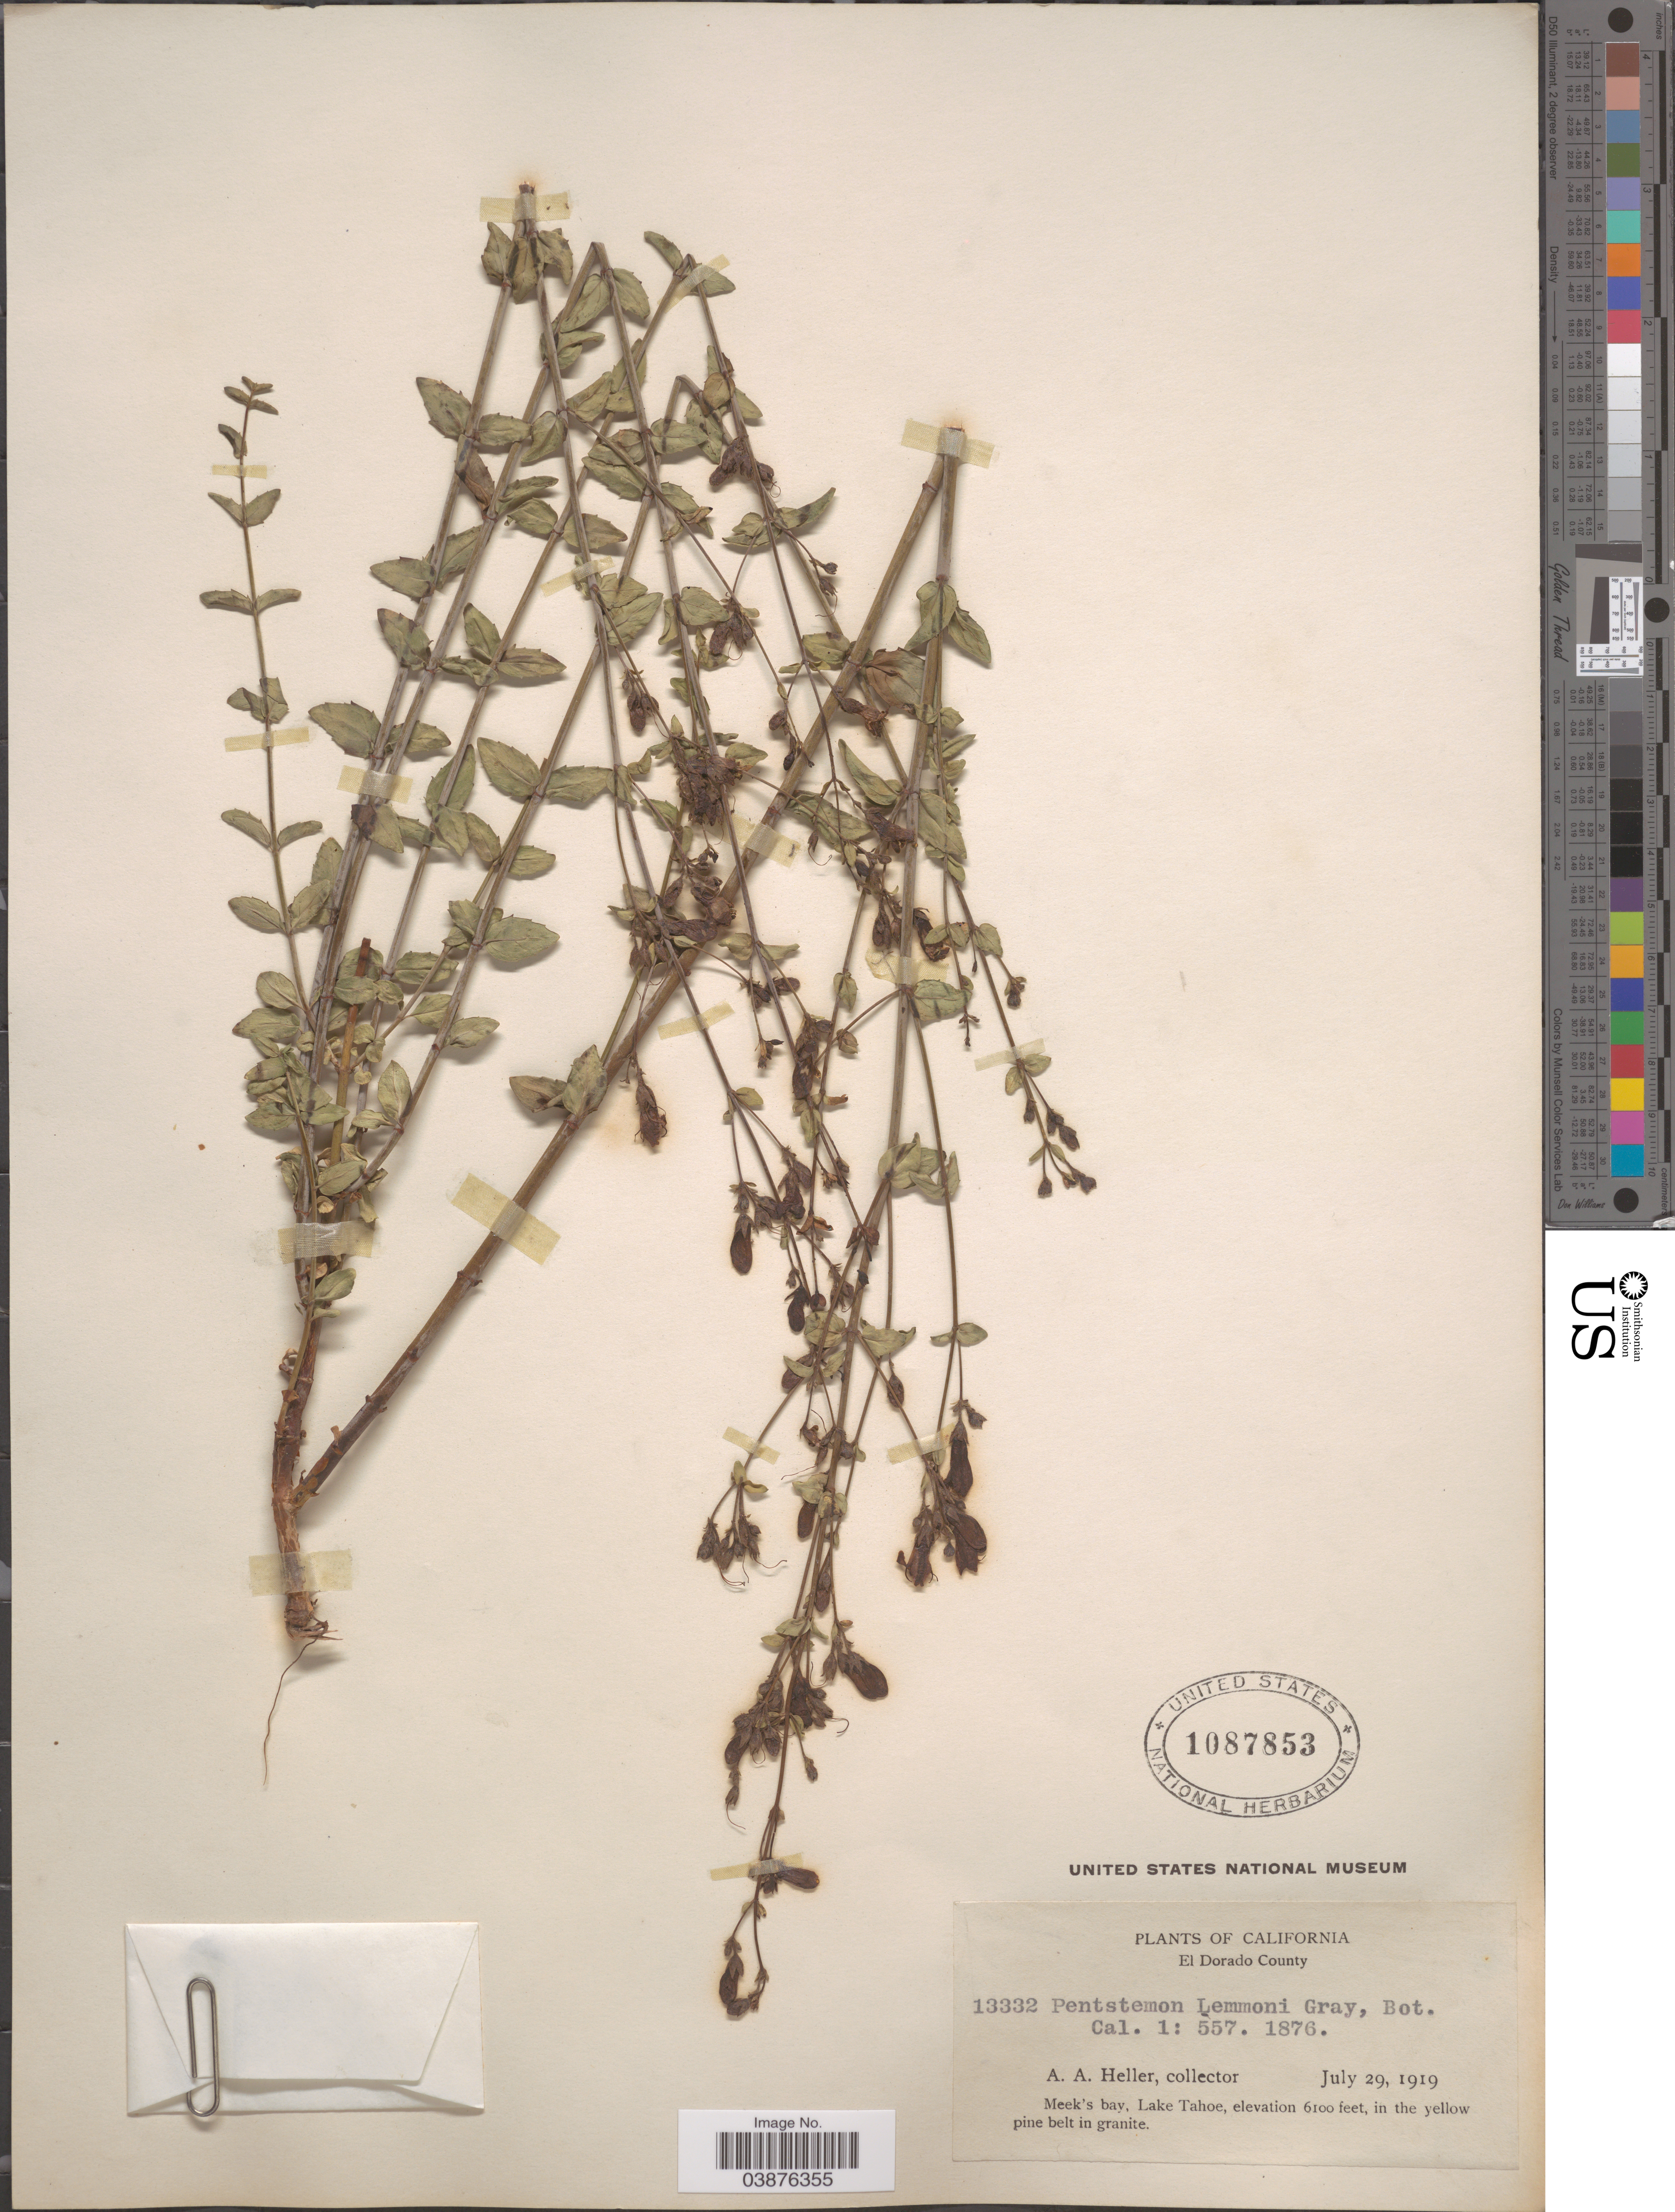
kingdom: Plantae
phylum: Tracheophyta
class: Magnoliopsida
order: Lamiales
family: Plantaginaceae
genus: Penstemon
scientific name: Penstemon lemmonii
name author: A. Gray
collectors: A. A. Heller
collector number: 13332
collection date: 1919-07-29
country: United States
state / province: California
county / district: El Dorado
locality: El Dorado County. Meek's bay, Lake Tahoe.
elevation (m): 1859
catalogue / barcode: US 1087853